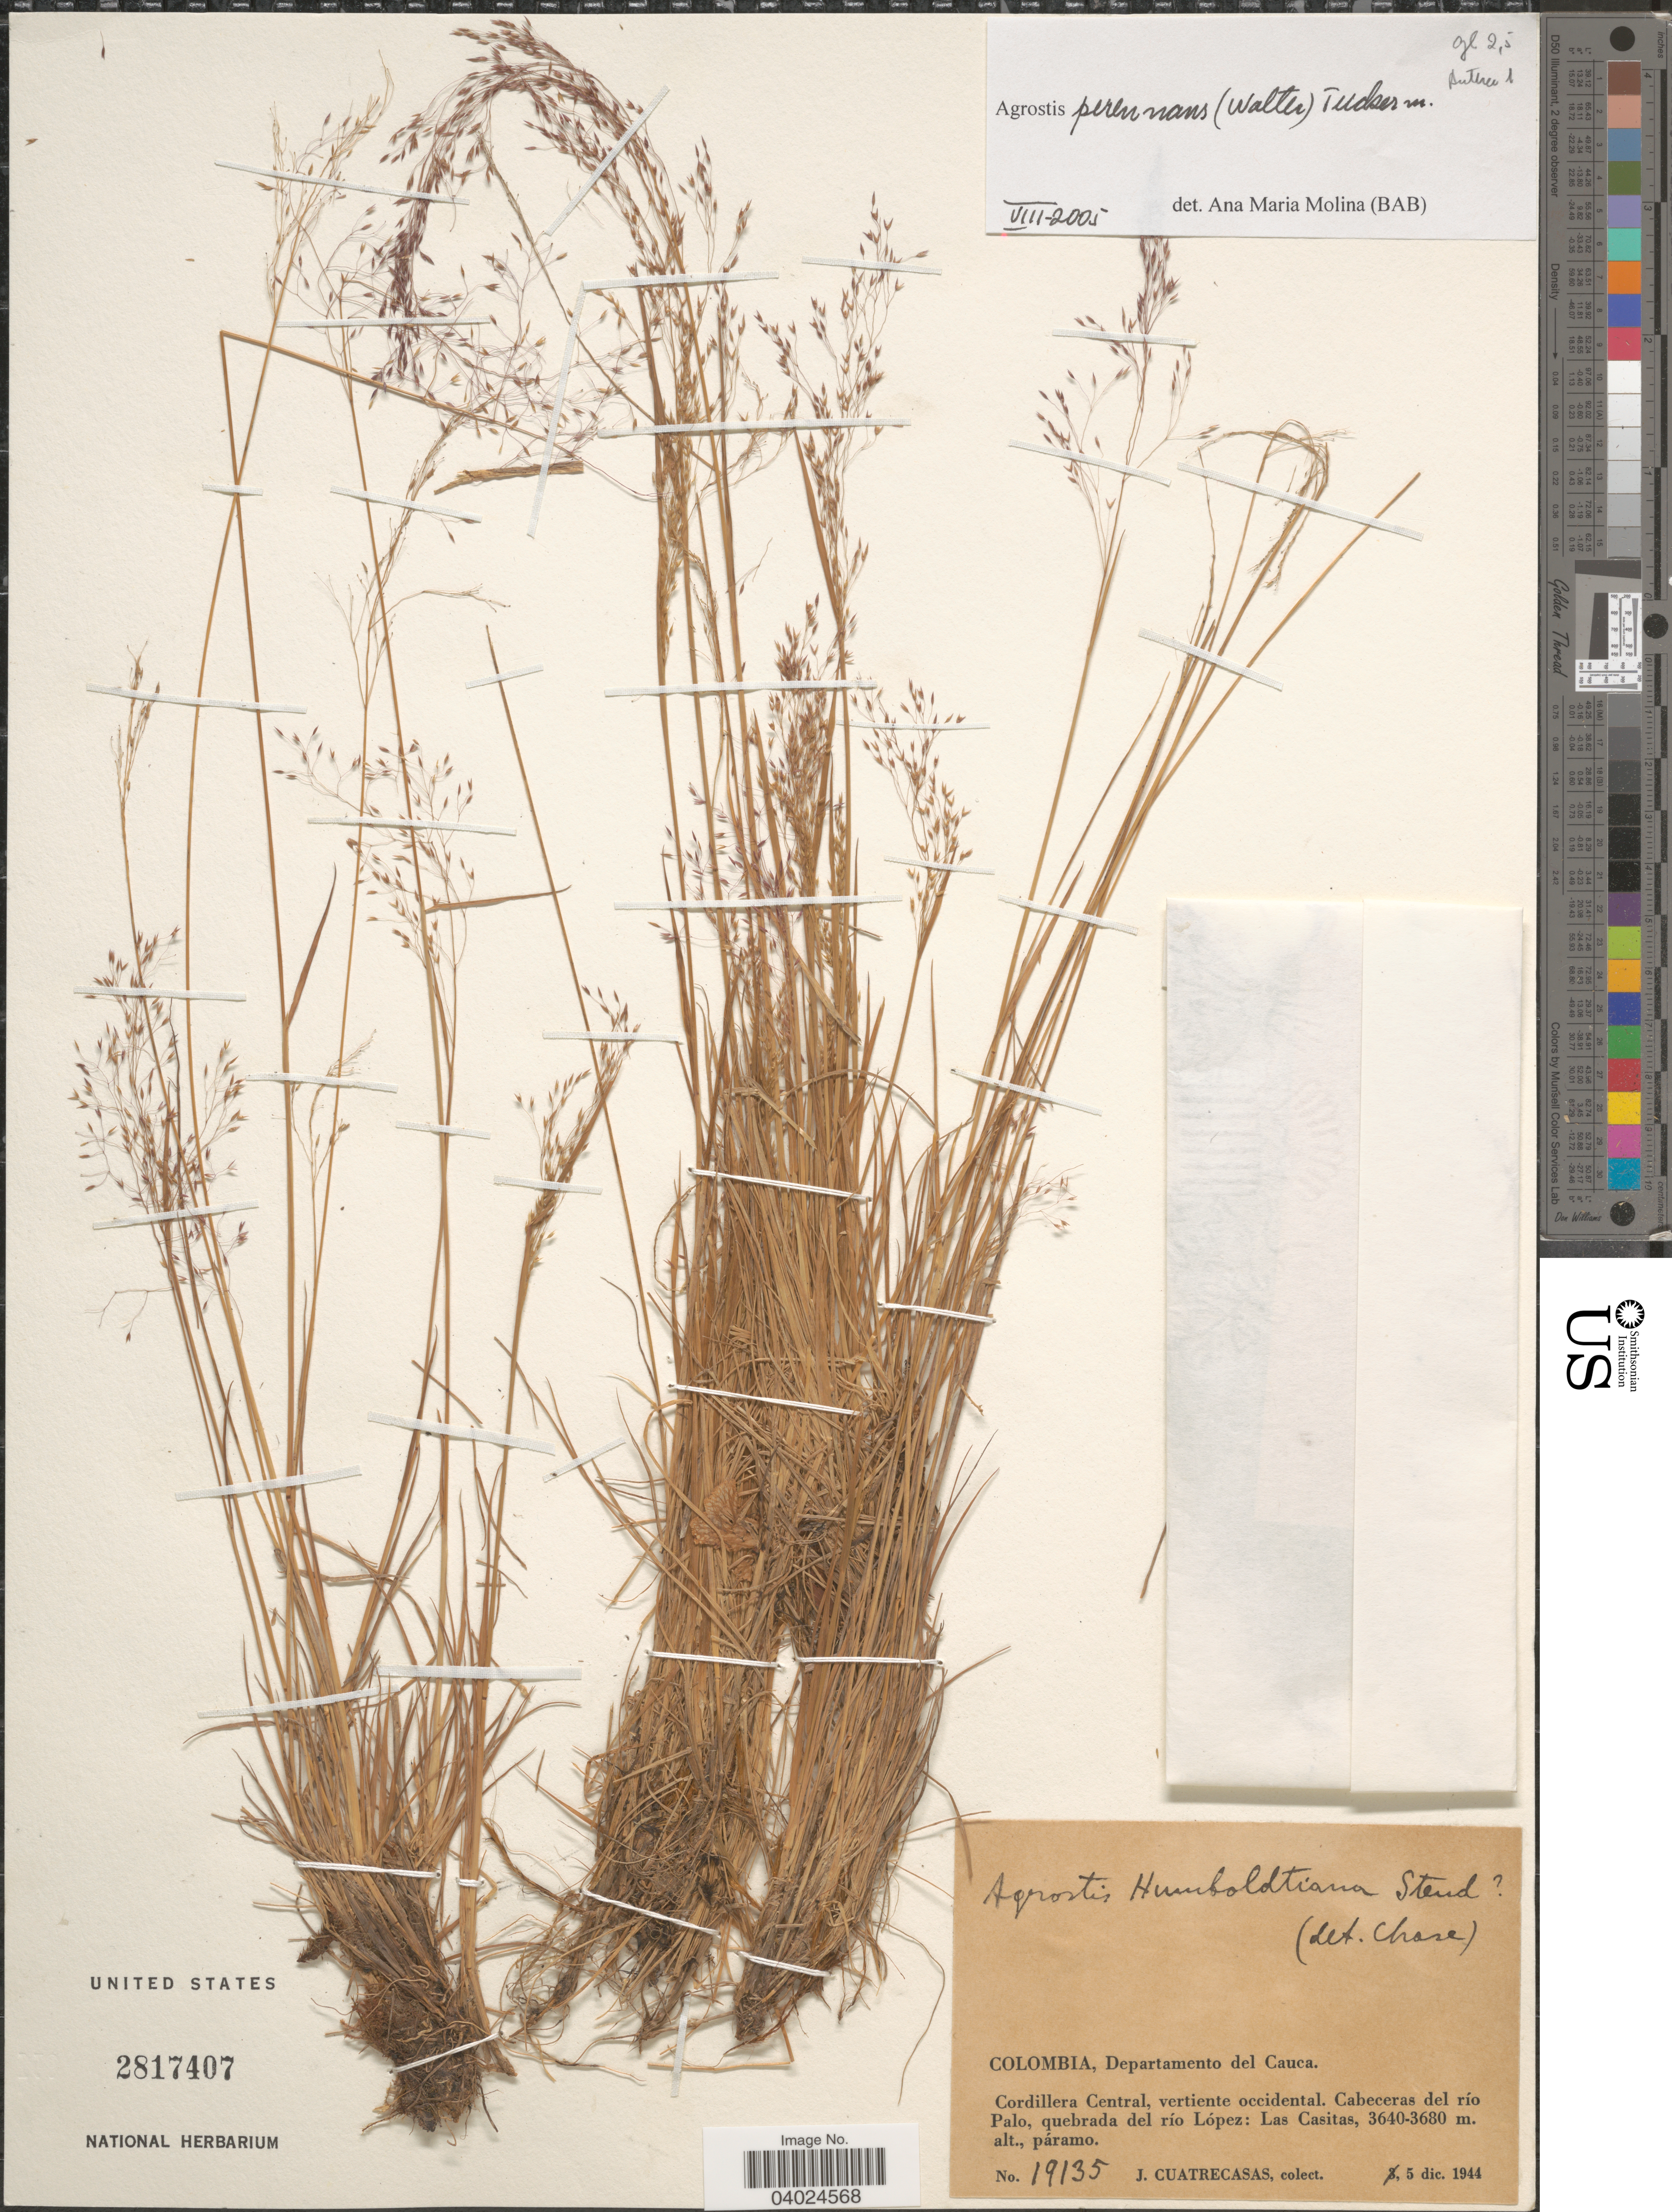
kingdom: Plantae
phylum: Tracheophyta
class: Liliopsida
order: Poales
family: Poaceae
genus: Agrostis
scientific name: Agrostis perennans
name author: (Walter) Tuck.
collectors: J. Cuatrecasas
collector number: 19135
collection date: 1944-12-05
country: Colombia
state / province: Cauca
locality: Departamento del Cauca. Cordillera Central, vertiente occidental. Cabeceras del río Palo, quebrada del río López: Las Casitas, páramo.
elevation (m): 3640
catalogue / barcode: US 2817407